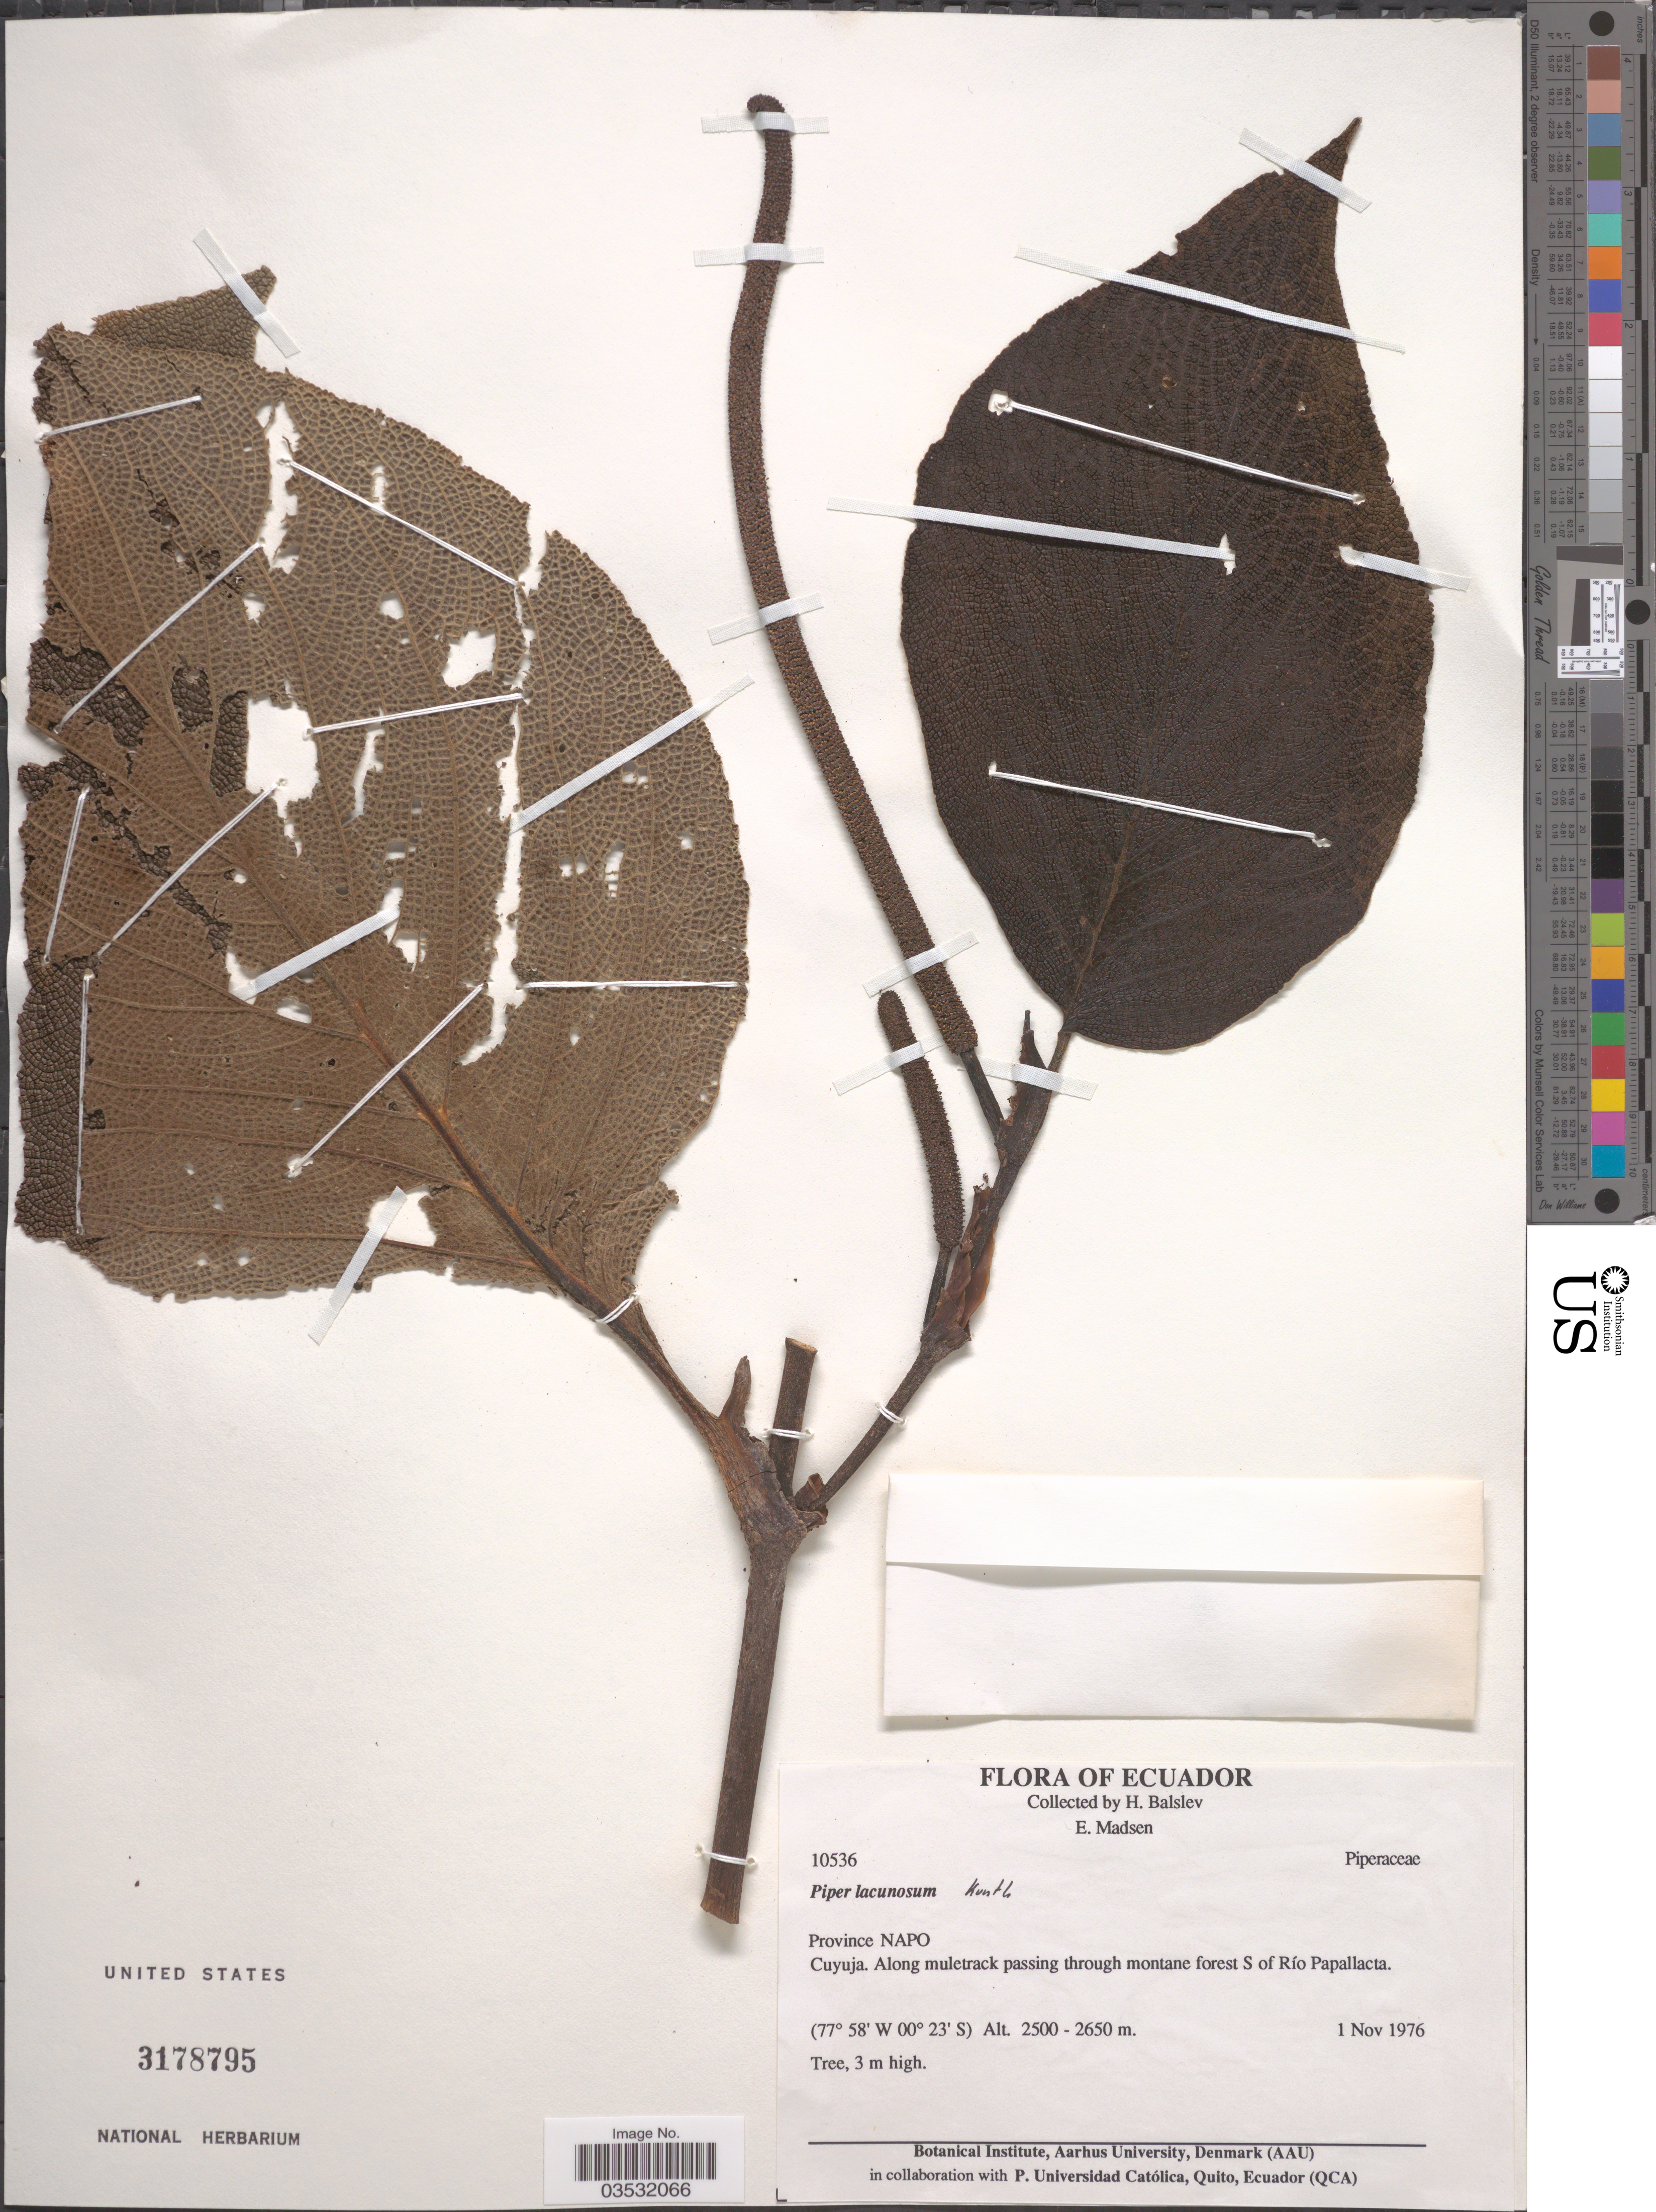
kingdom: Plantae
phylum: Tracheophyta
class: Magnoliopsida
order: Piperales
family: Piperaceae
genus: Piper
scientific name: Piper lacunosum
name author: Kunth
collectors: H. Balslev & E. Madsen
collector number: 10536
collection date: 1976-11-01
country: Ecuador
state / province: Napo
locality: Cuyuja. Along muletrack passing through montane forest S of Río Papallacta.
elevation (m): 2500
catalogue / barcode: US 3178795